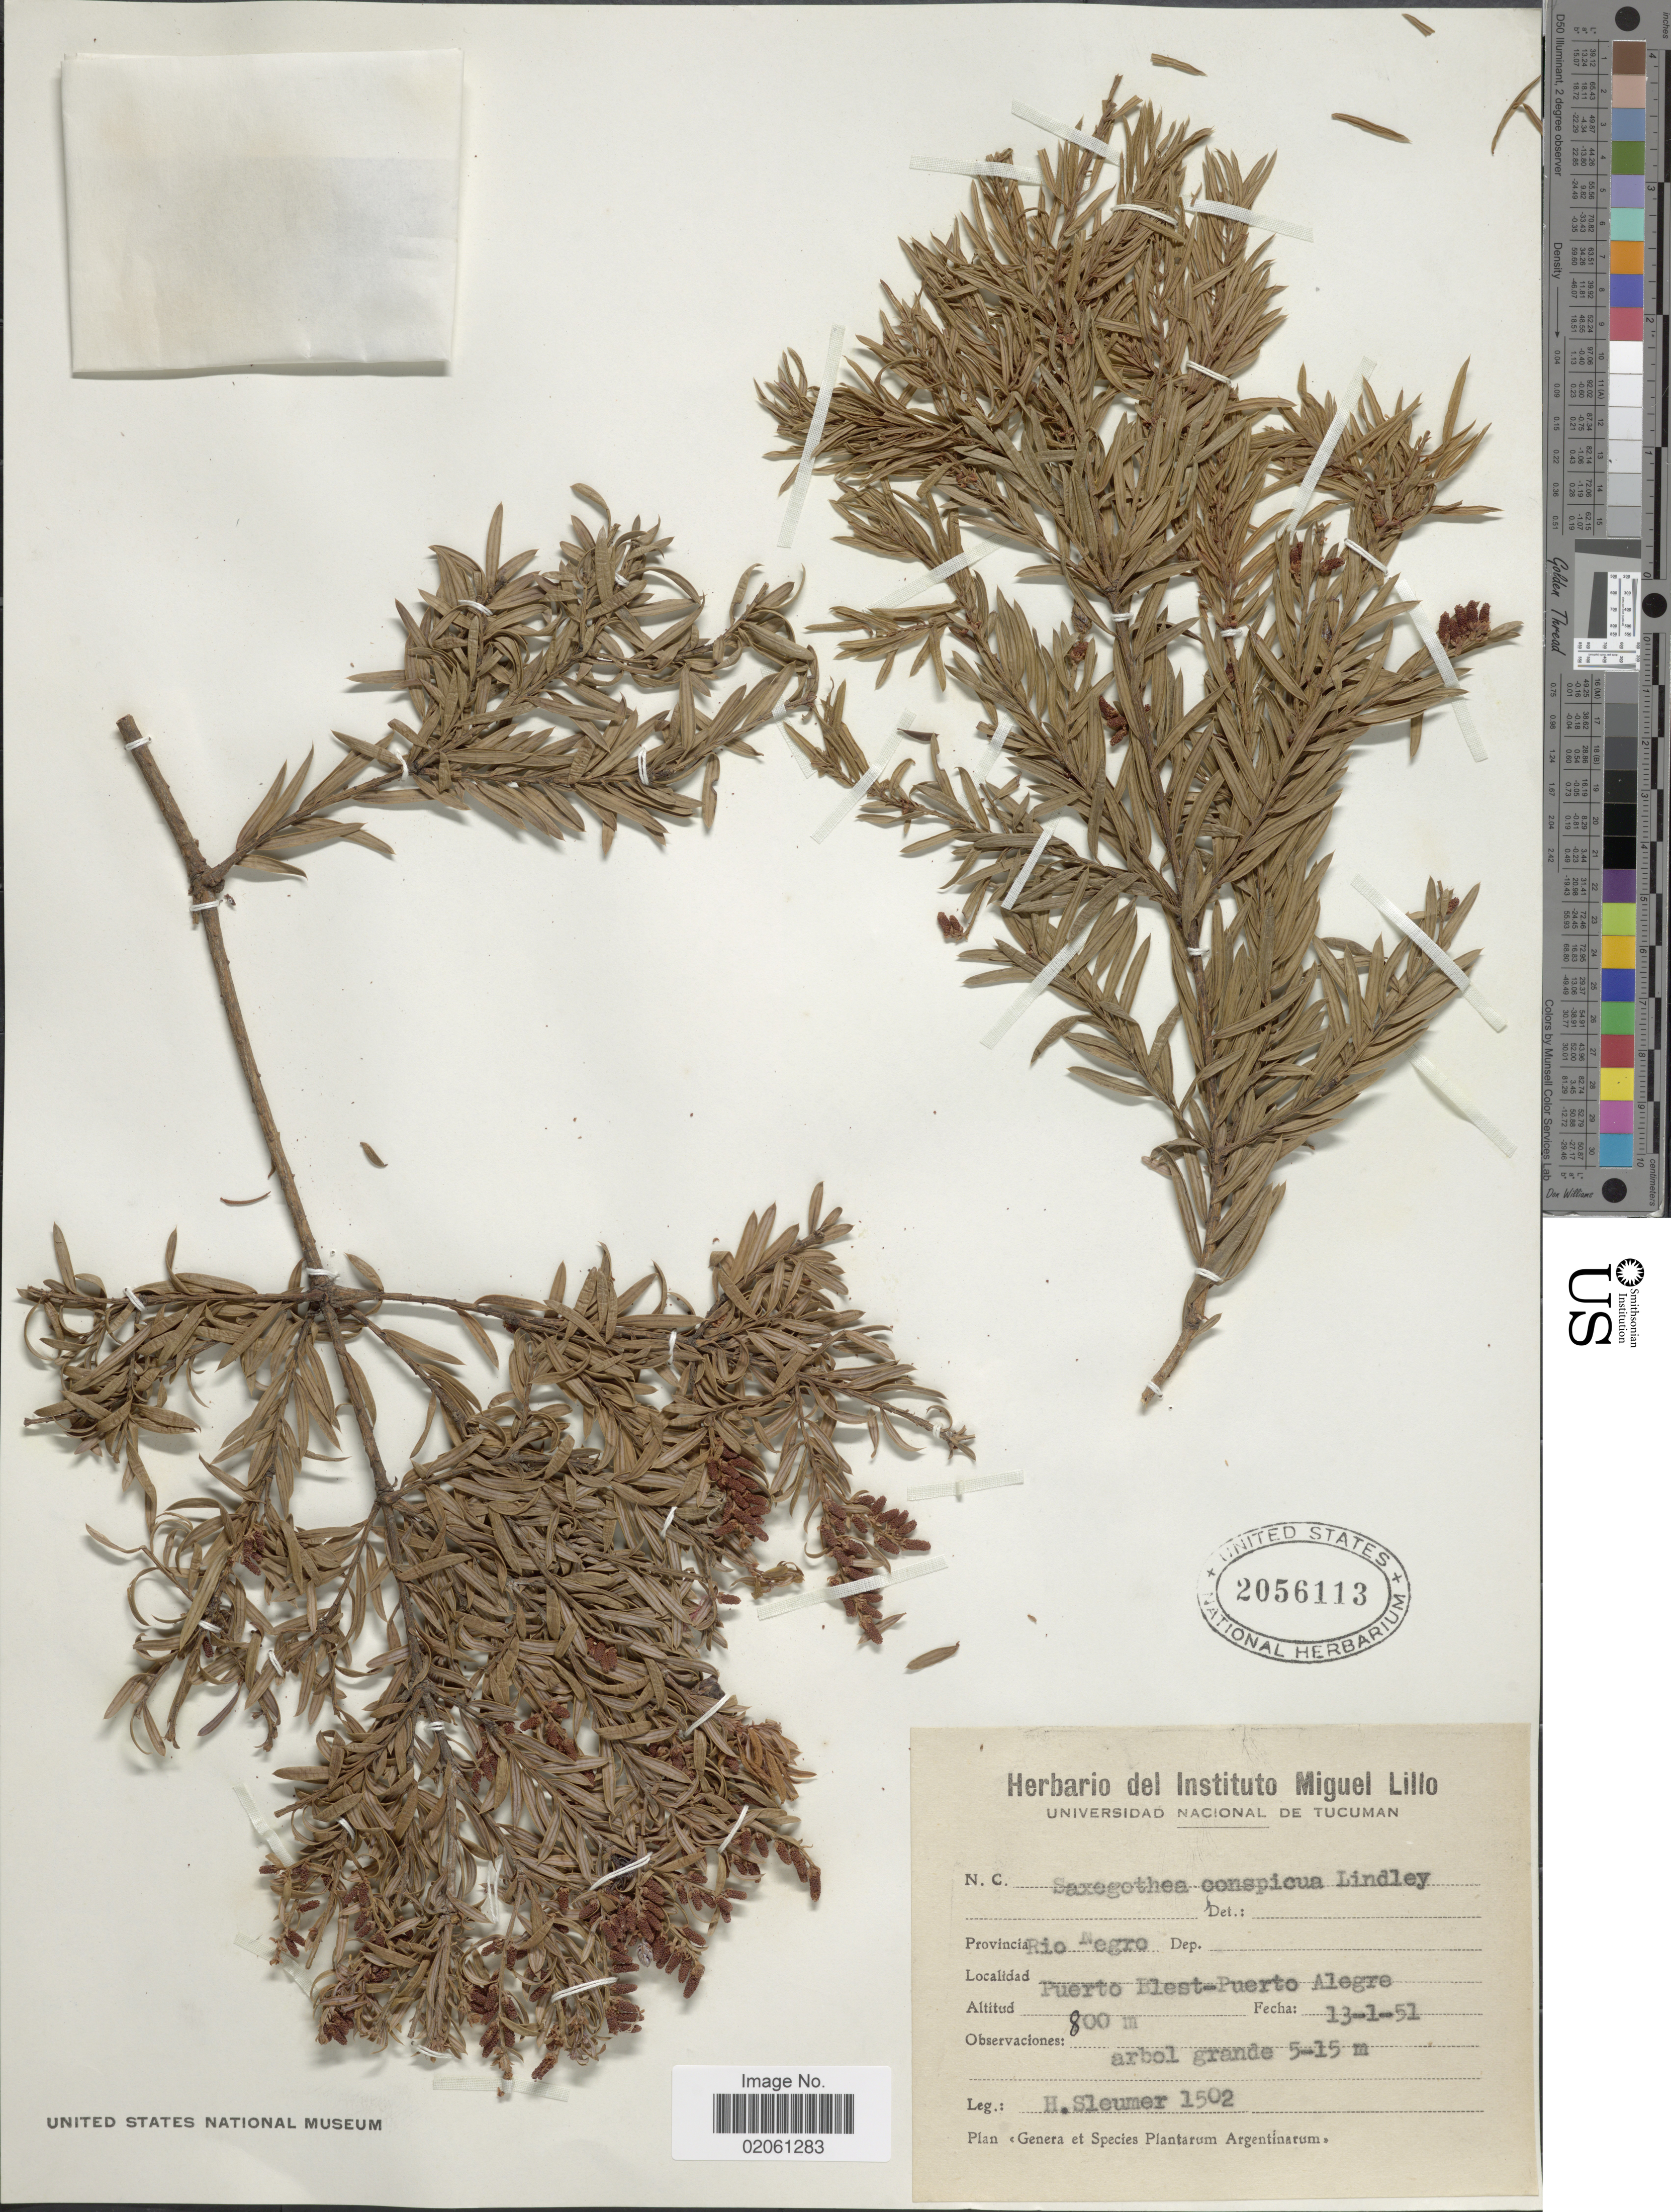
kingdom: Plantae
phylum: Tracheophyta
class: Pinopsida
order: Pinales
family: Podocarpaceae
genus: Saxegothaea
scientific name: Saxegothaea conspicua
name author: Lindl.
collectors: H. O. Sleumer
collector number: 1502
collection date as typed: Transcribed d/m/y: 13/1/51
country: Argentina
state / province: Rio Negro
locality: Puerto Blest-Puerto Alegre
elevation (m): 800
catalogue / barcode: US 2056113